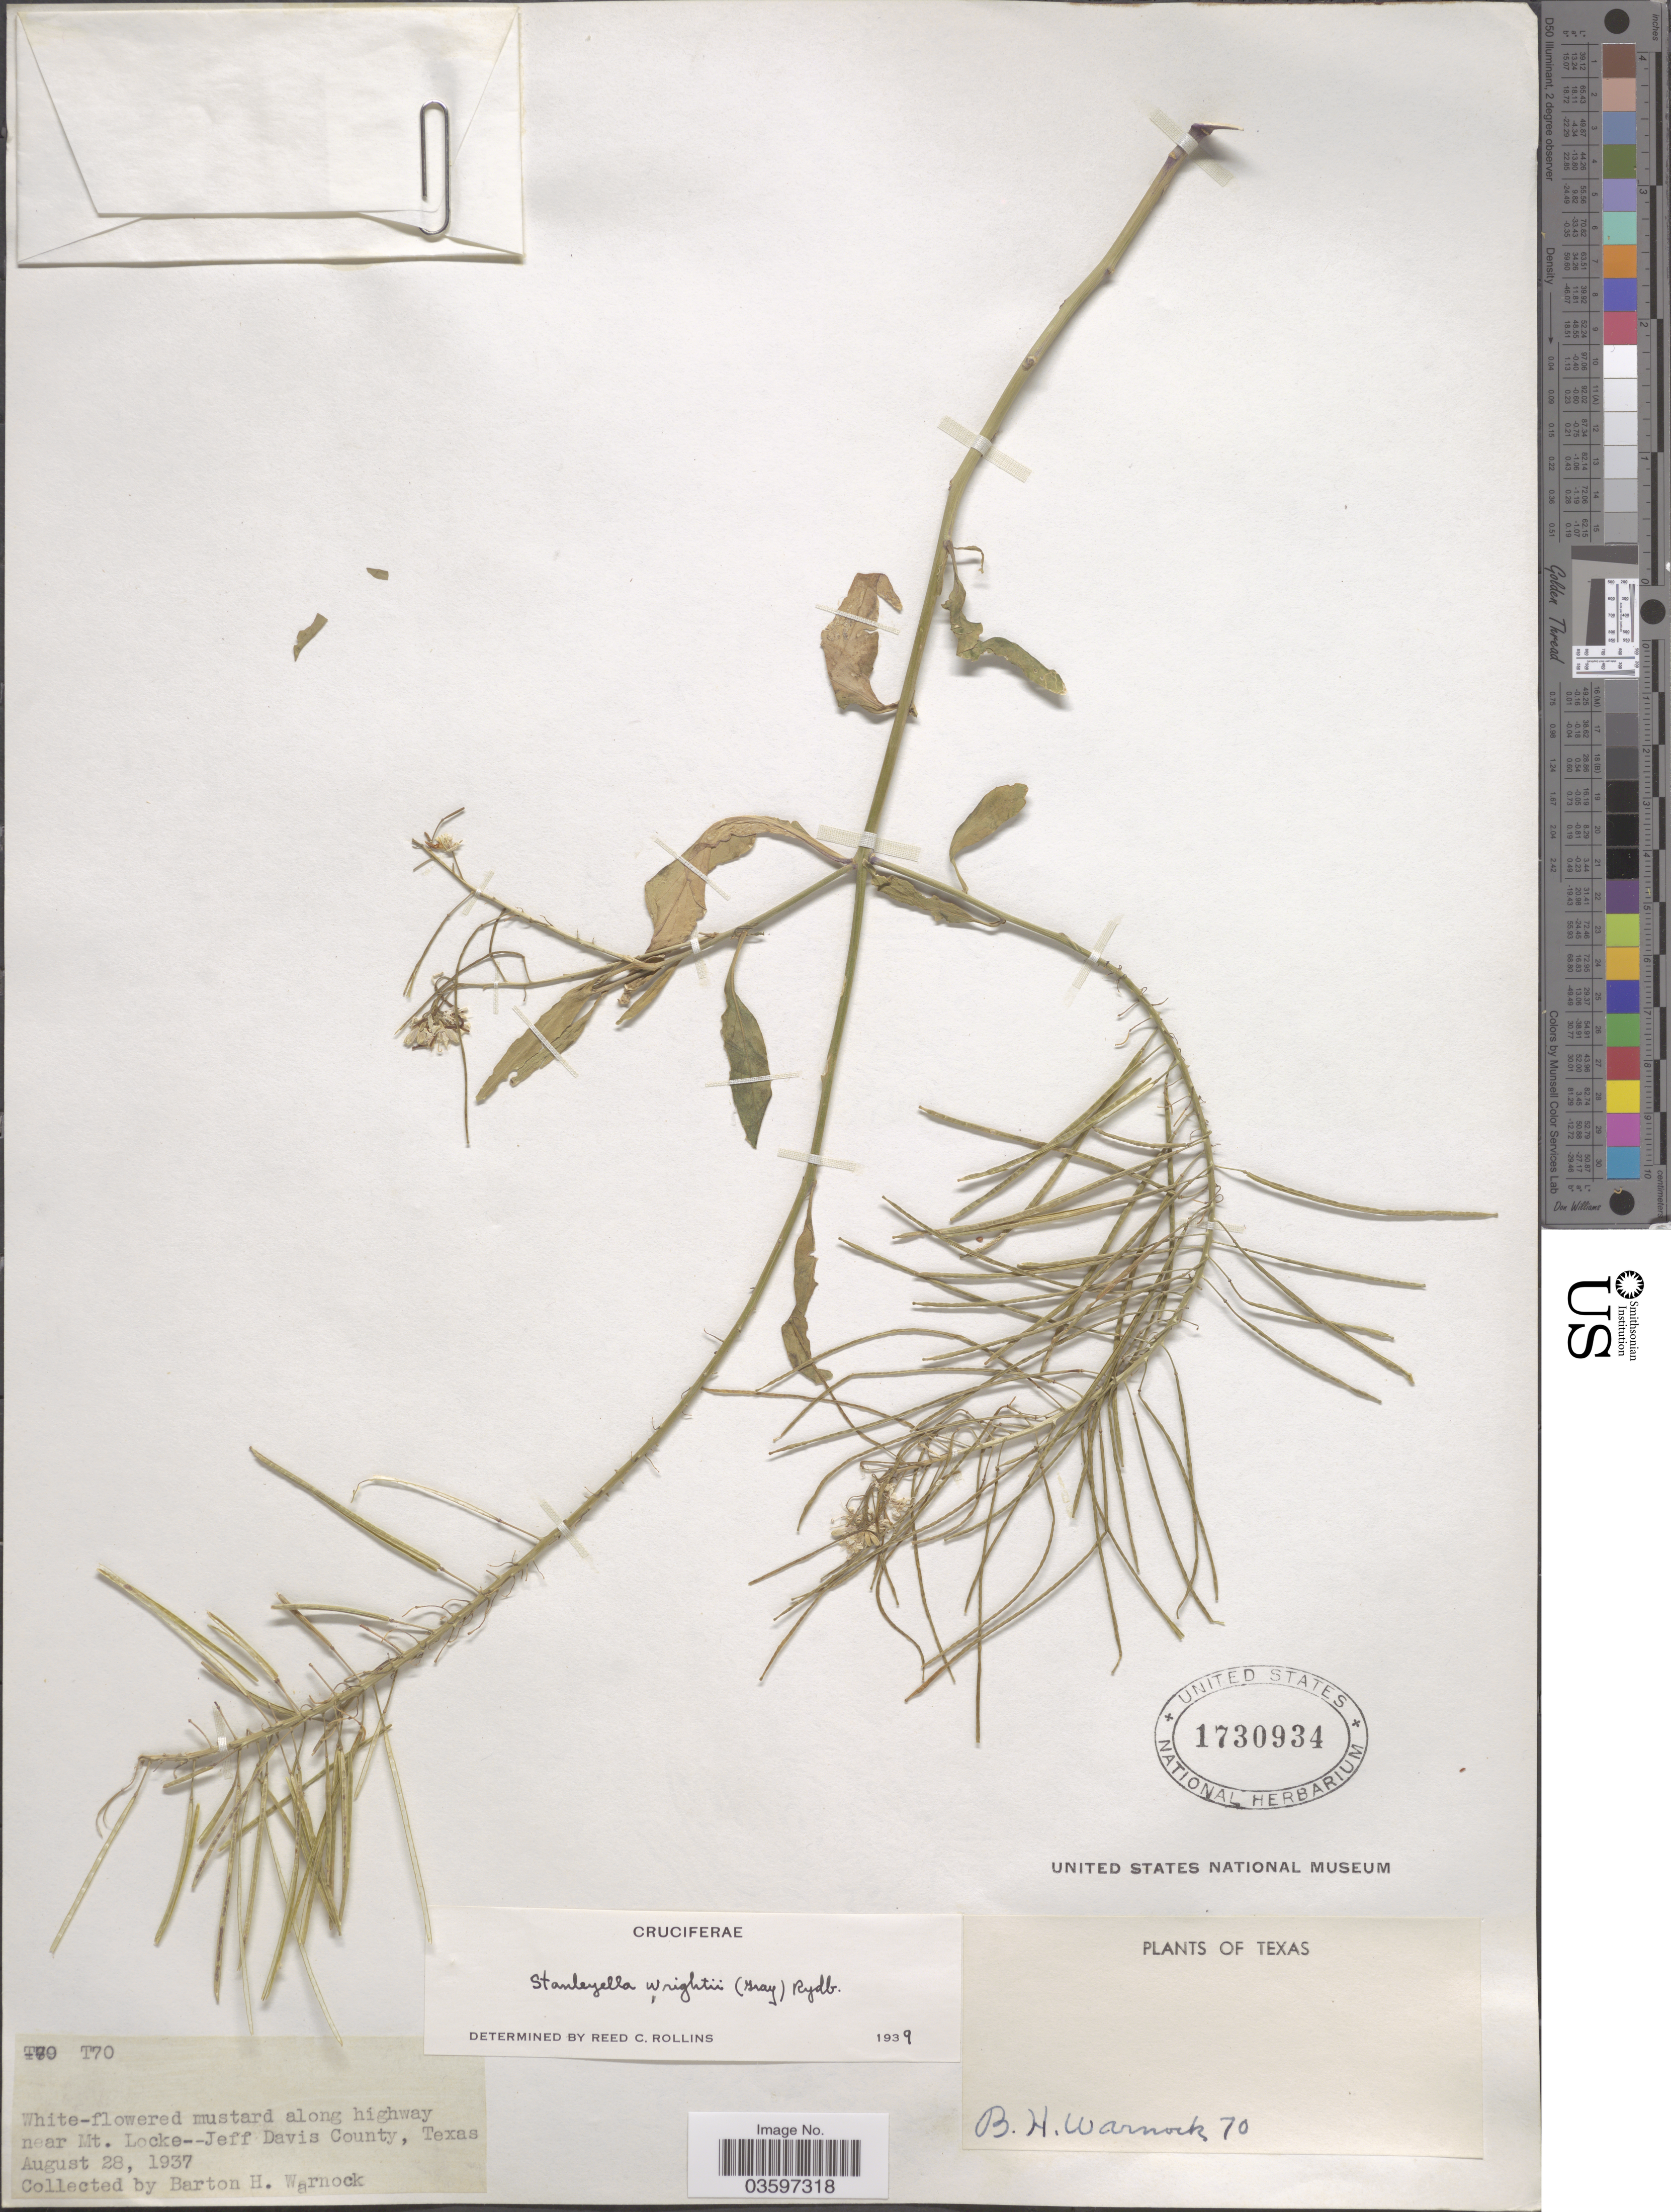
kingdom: Plantae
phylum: Tracheophyta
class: Magnoliopsida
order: Brassicales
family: Brassicaceae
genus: Stanleyella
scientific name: Stanleyella wrightii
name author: Rydb.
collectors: B. H. Warnock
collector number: T70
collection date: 1937-08-28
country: United States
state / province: Texas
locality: Along highway near Mt. Locke -- Jeff Davis County.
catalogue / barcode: US 1730934